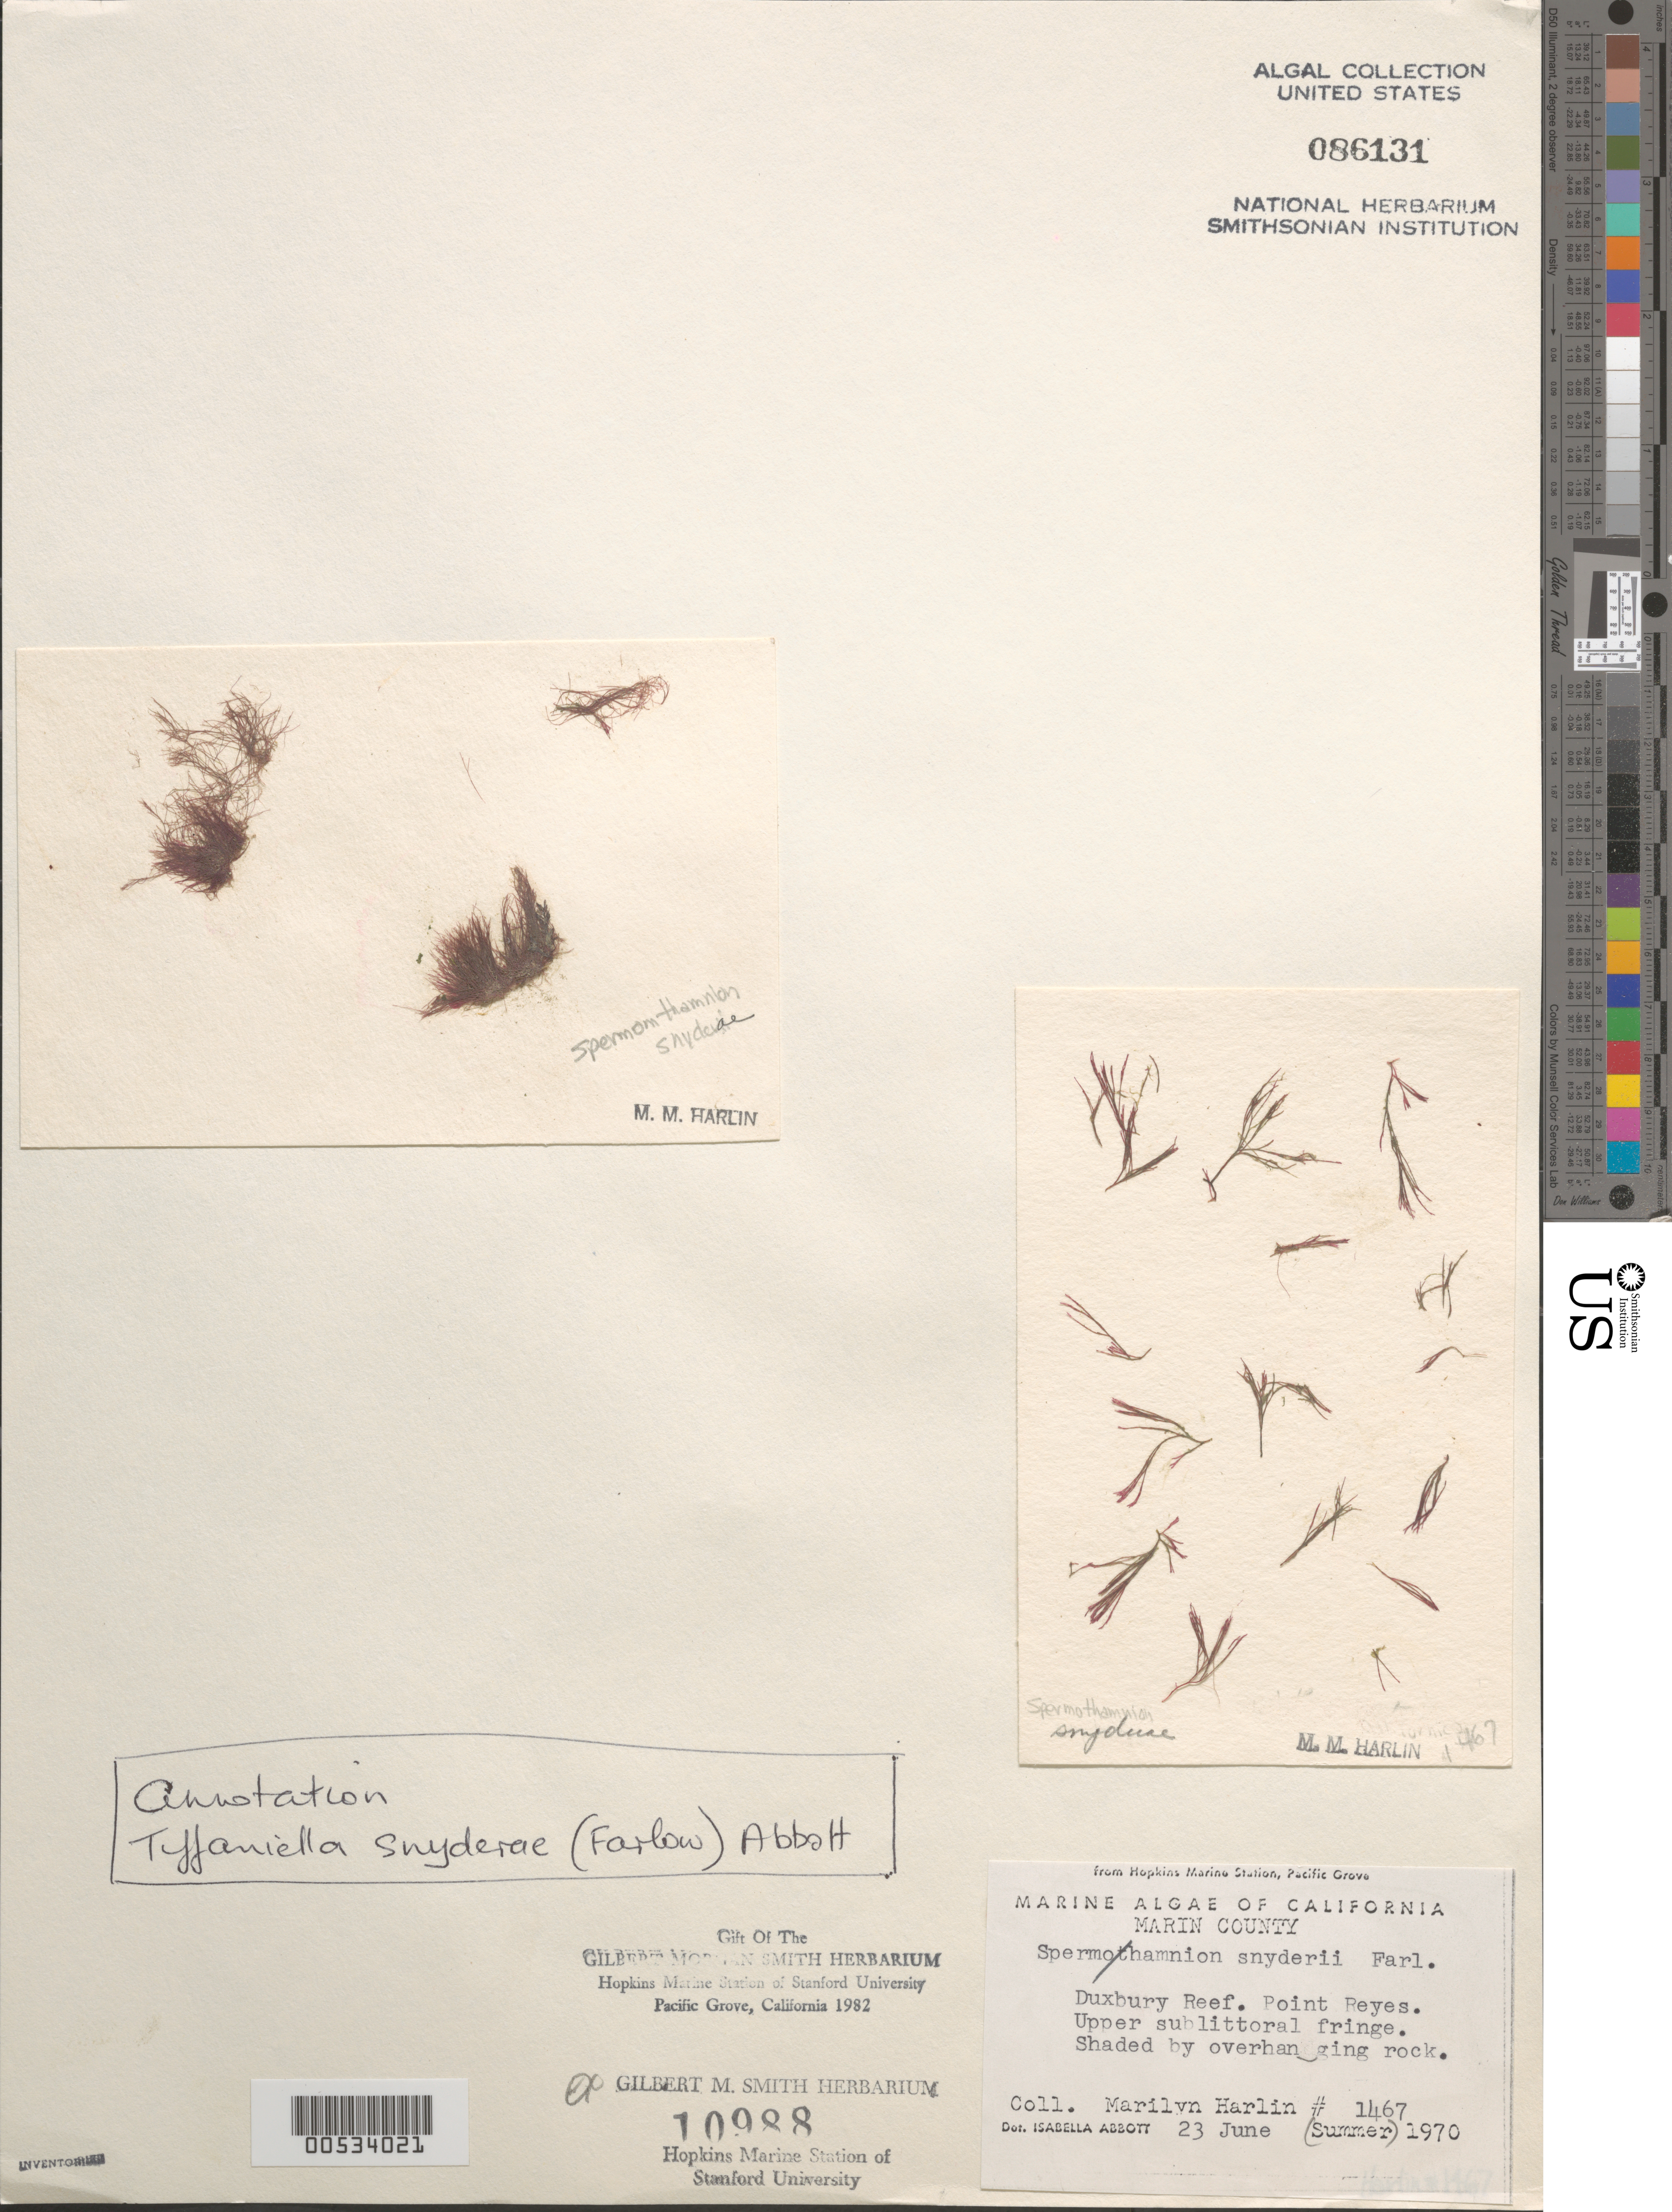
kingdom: Plantae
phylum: Rhodophyta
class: Florideophyceae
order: Ceramiales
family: Wrangeliaceae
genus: Tiffaniella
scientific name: Tiffaniella snyderae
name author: (Farl.) I.A. Abbott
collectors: M. Harlin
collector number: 1467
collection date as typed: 23 Jun 1970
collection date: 1970-06-23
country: United States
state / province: California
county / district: Marin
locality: Duxbury Reef, Point Reyes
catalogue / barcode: US 86131